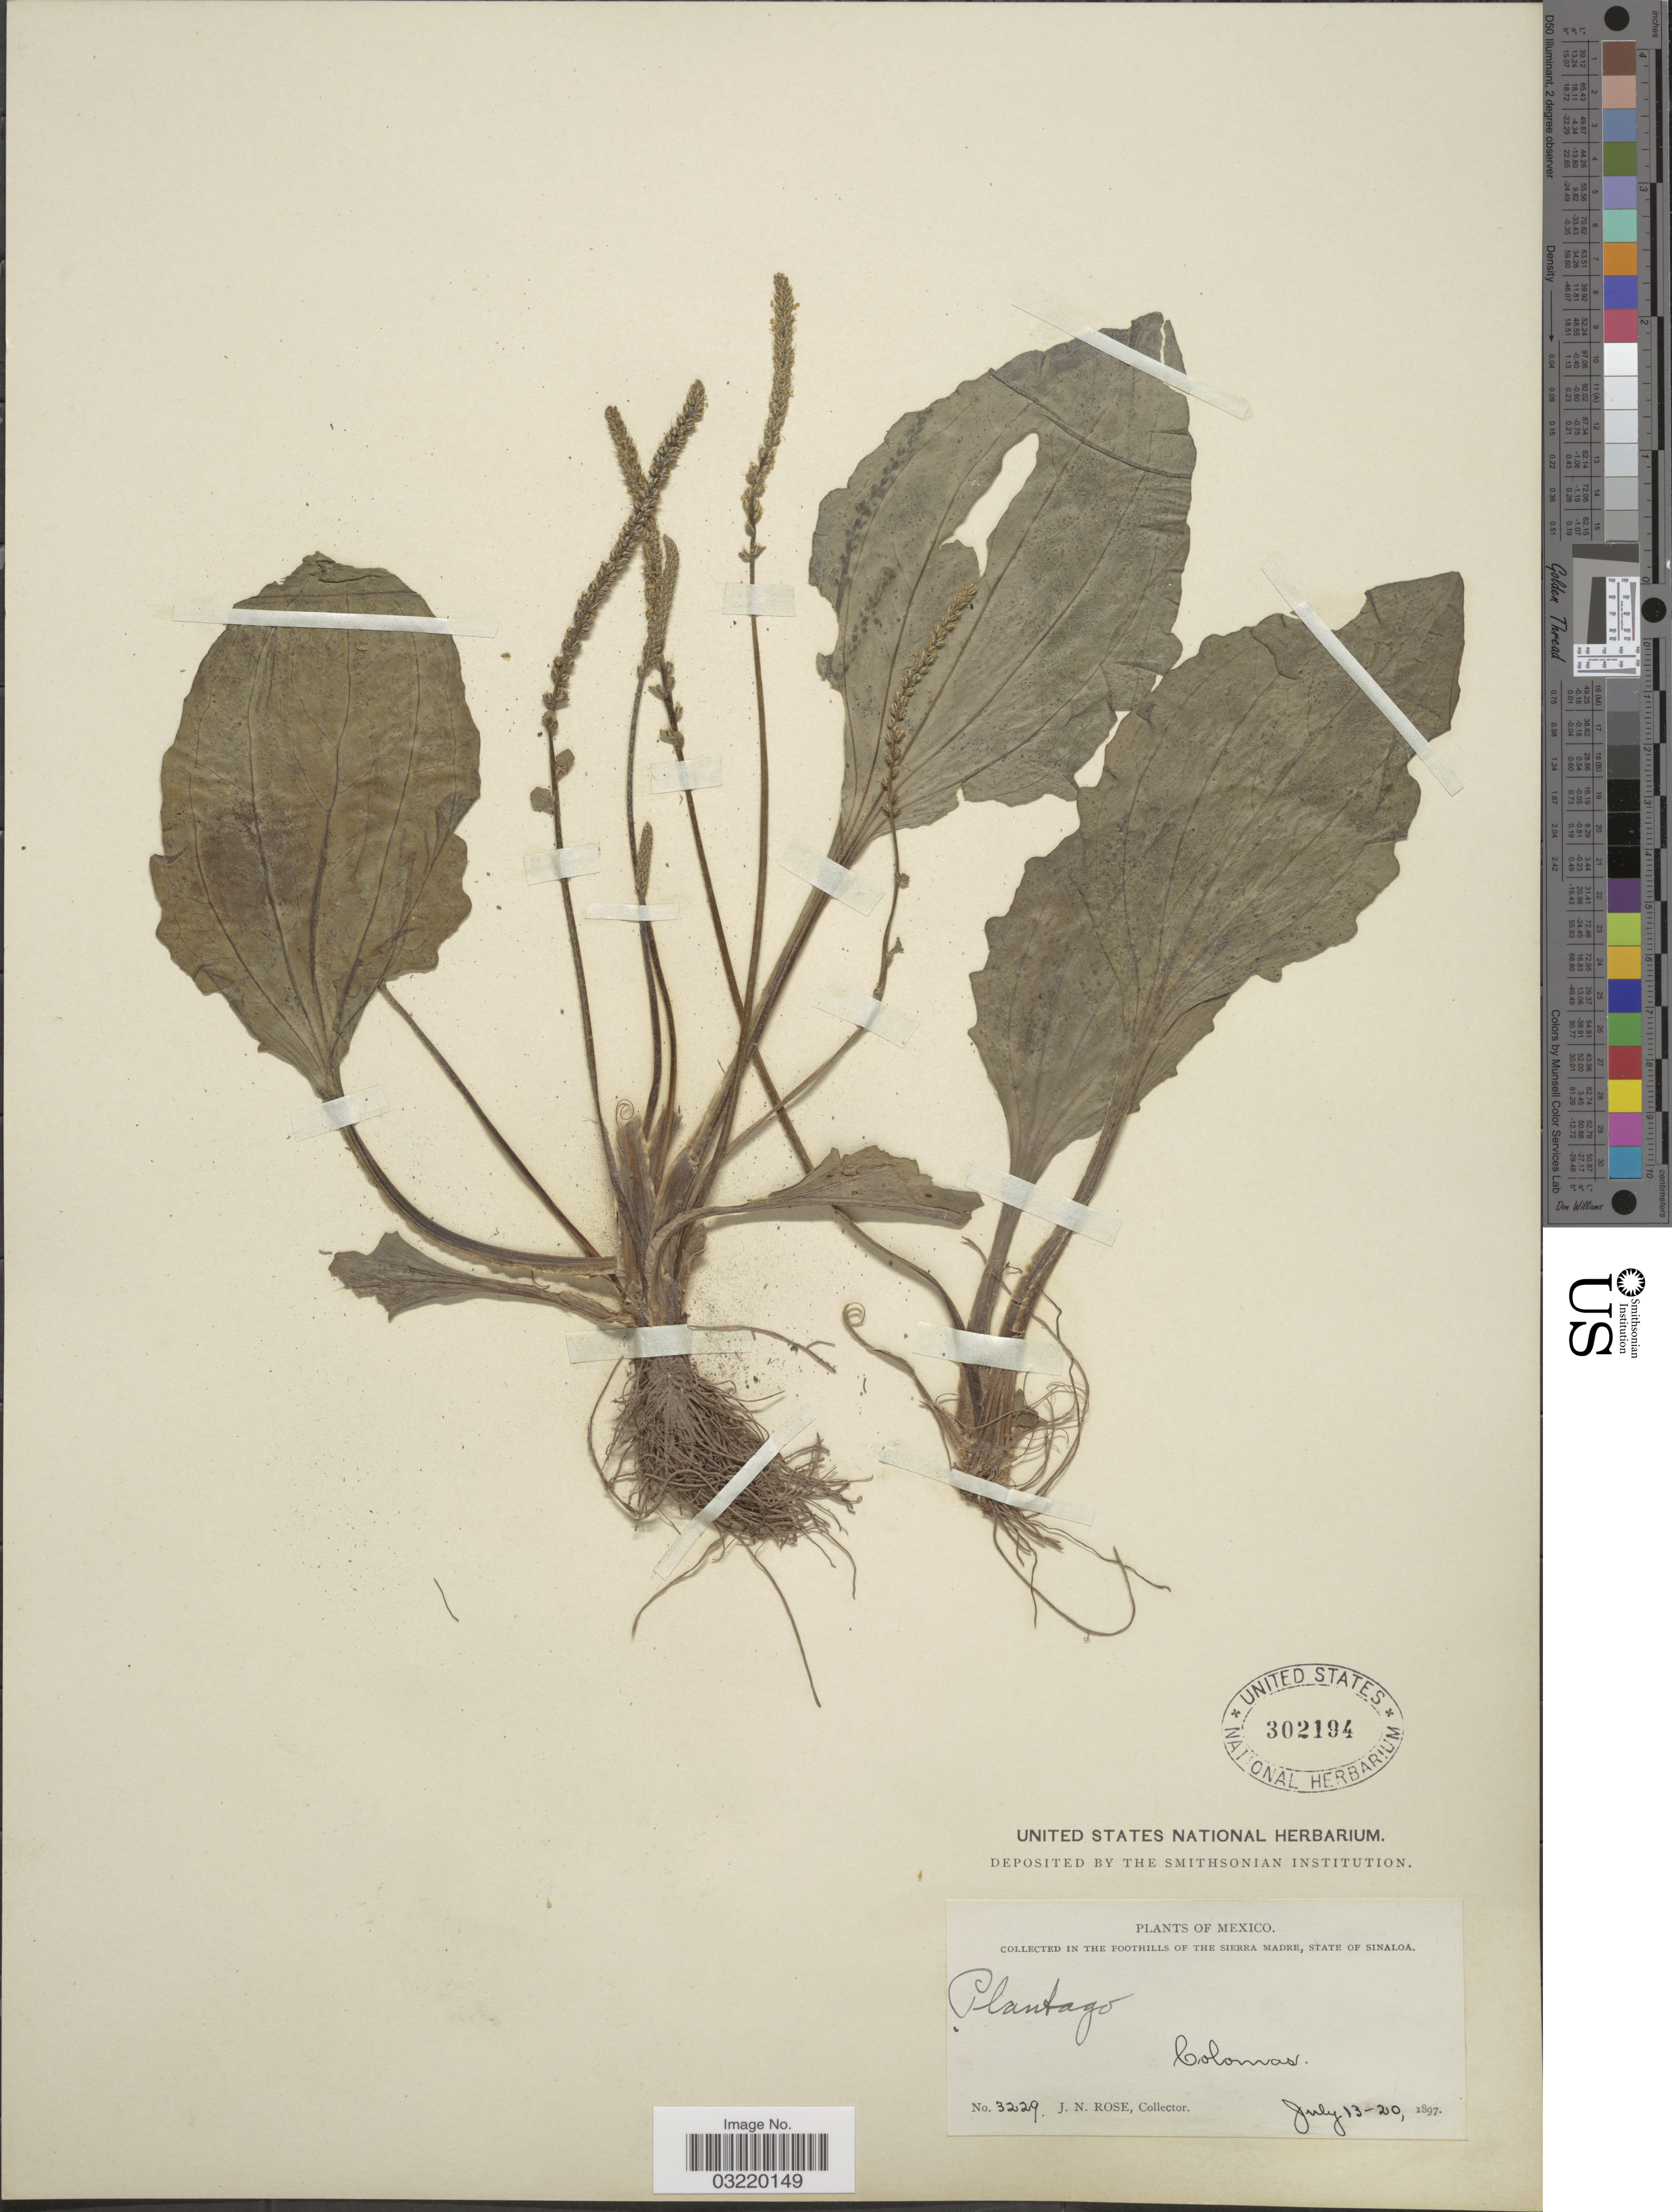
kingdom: Plantae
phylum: Tracheophyta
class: Magnoliopsida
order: Lamiales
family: Plantaginaceae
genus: Plantago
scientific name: Plantago major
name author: L.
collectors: J. N. Rose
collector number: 3229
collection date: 1897-07-13/1897-07-20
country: Mexico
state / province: Sinaloa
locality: In the Foothills of the Sierra Madre. Colonas.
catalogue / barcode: US 302194